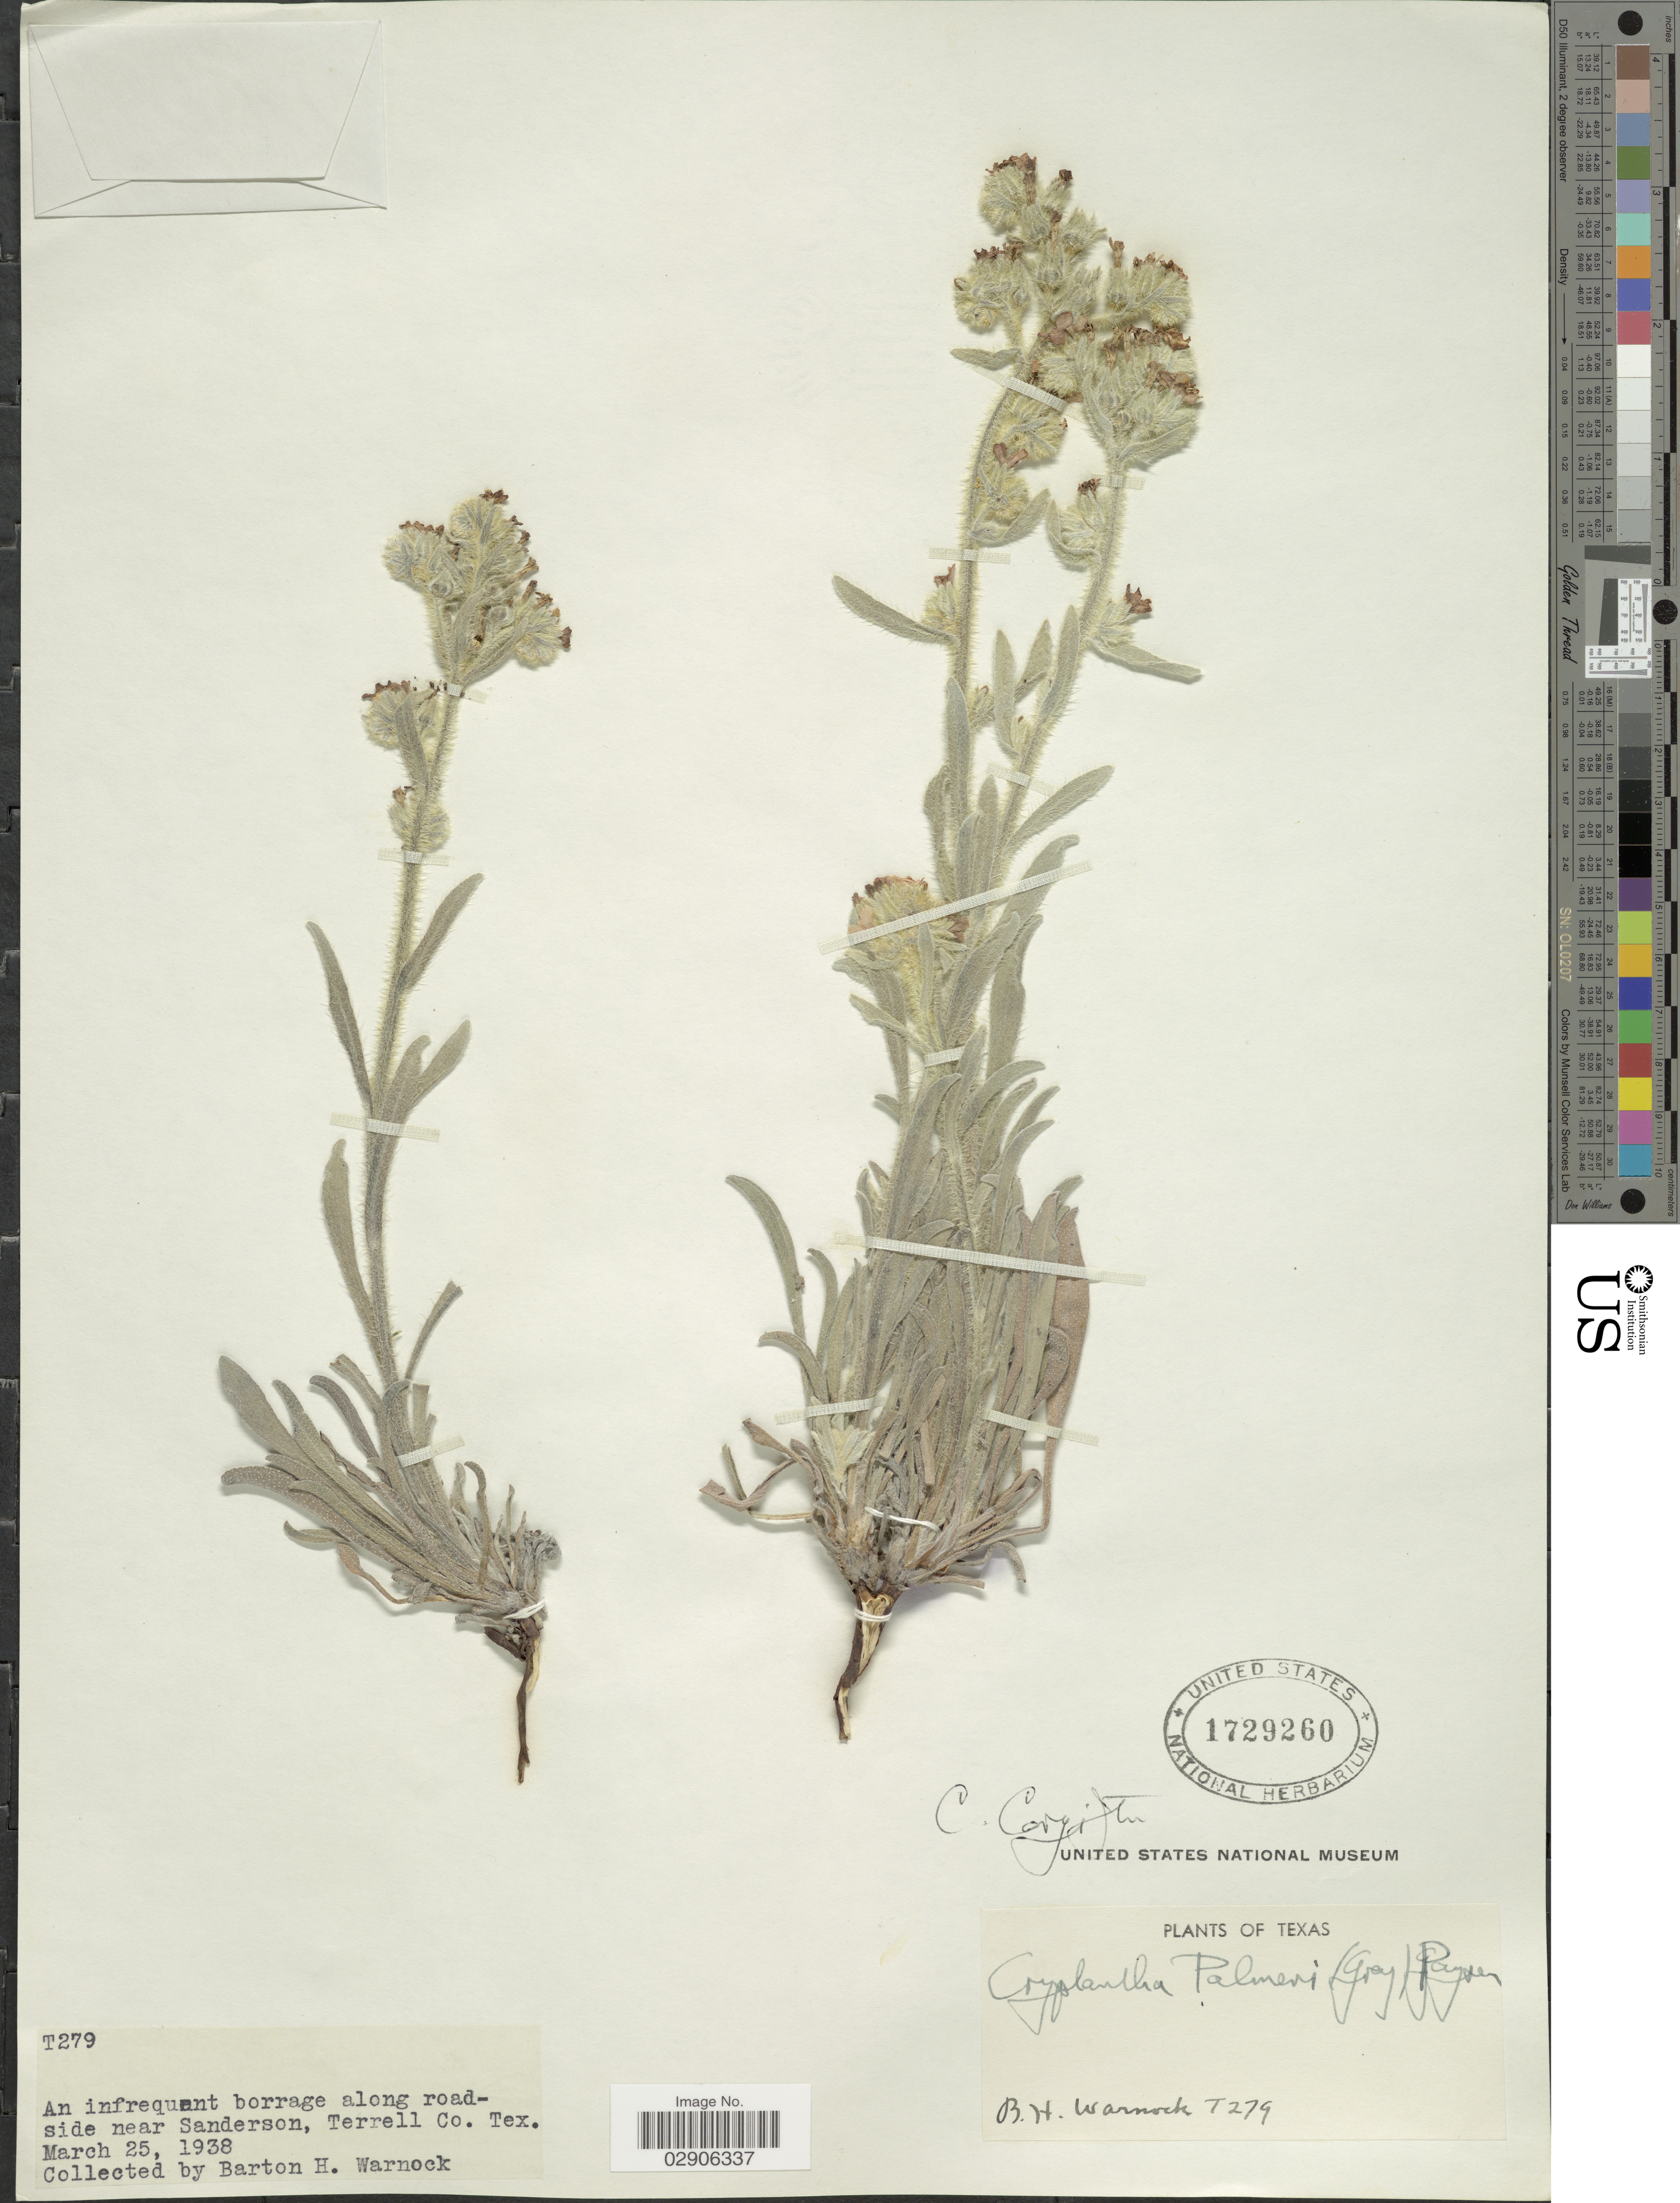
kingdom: Plantae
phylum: Tracheophyta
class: Magnoliopsida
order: Boraginales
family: Boraginaceae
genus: Oreocarya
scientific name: Oreocarya palmeri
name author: (A. Gray) Greene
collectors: B. H. Warnock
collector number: T279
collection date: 1938-03-25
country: United States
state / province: Texas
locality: An infrequent borrage along roadside near Sanderson, Terrell Co., Tex.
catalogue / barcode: US 1729260